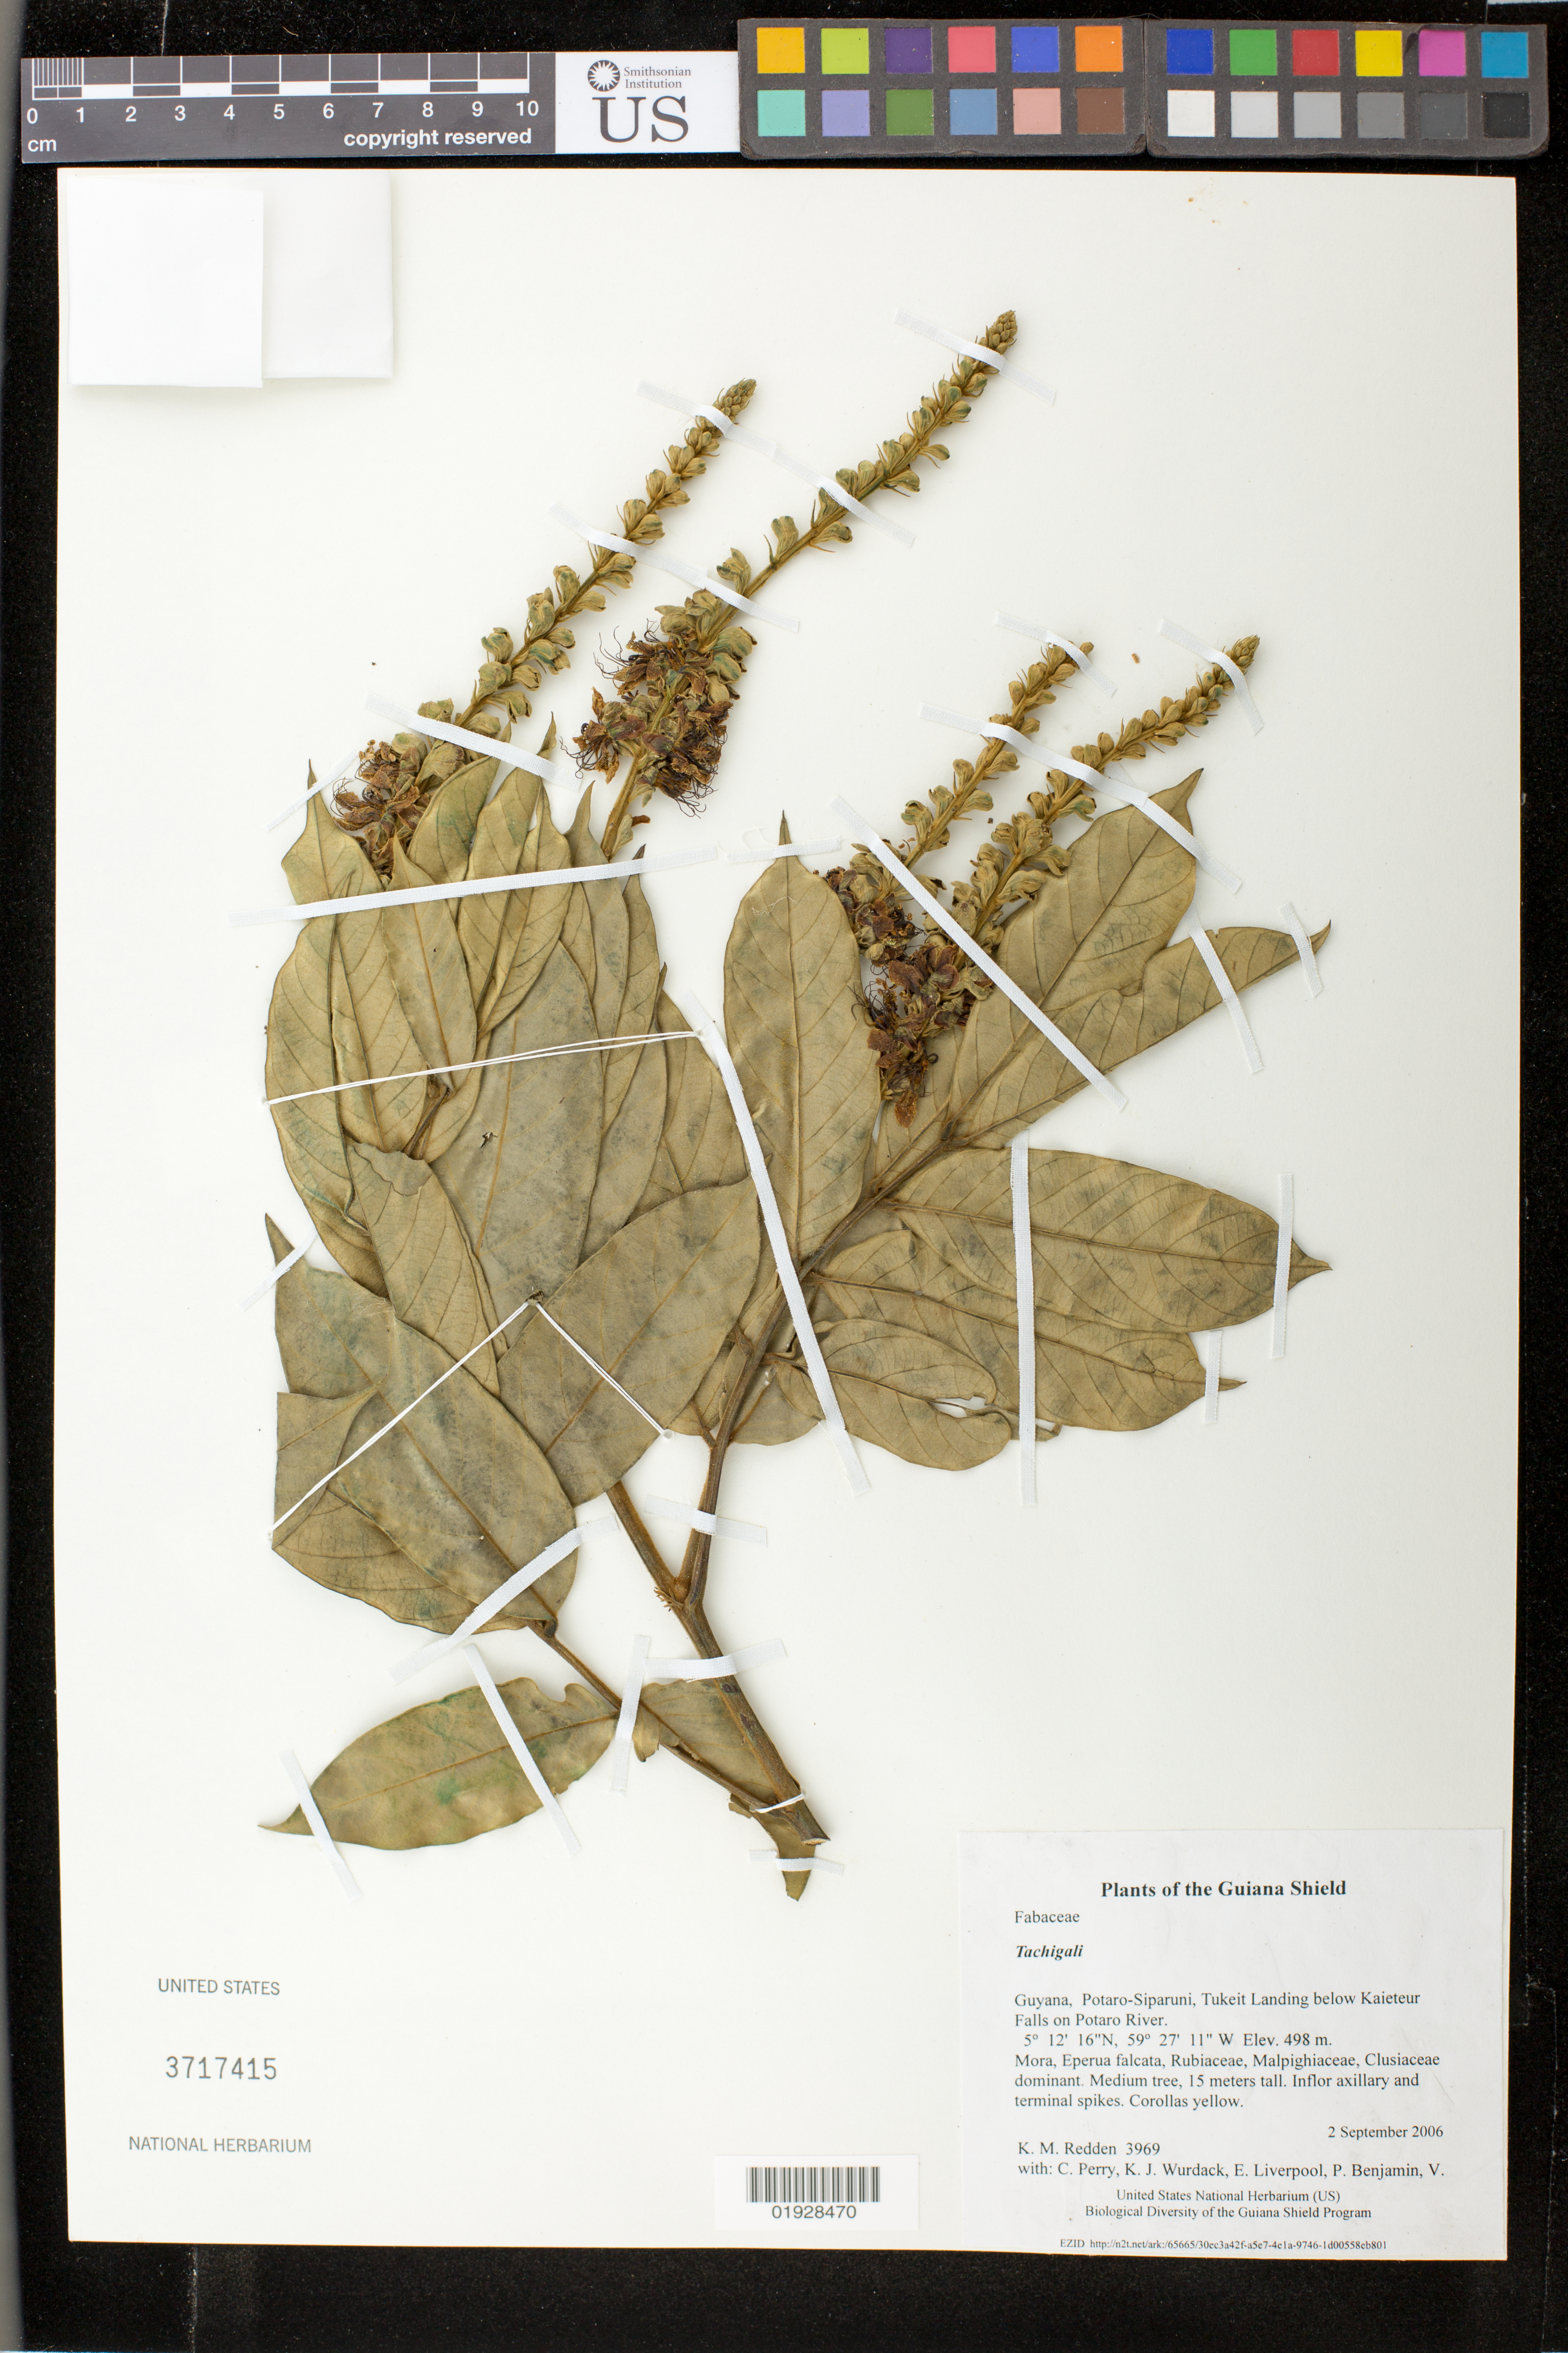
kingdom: Plantae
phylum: Tracheophyta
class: Magnoliopsida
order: Fabales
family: Fabaceae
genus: Tachigali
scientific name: Tachigali sp.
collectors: K. M. Redden, C. Perry, K. Wurdack, E. Liverpool, P. Benjamin, V. Benjamin & C. E. Hinchliff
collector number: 3969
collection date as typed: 2 September 2006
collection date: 2006-09-02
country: Guyana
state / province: Potaro-Siparuni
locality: Tukeit Landing below Kaieteur Falls on Potaro River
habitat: Mora, Eperua falcata, Rubiaceae, Malpighiaceae, Clusiaceae dominant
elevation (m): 498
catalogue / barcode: US 3717415